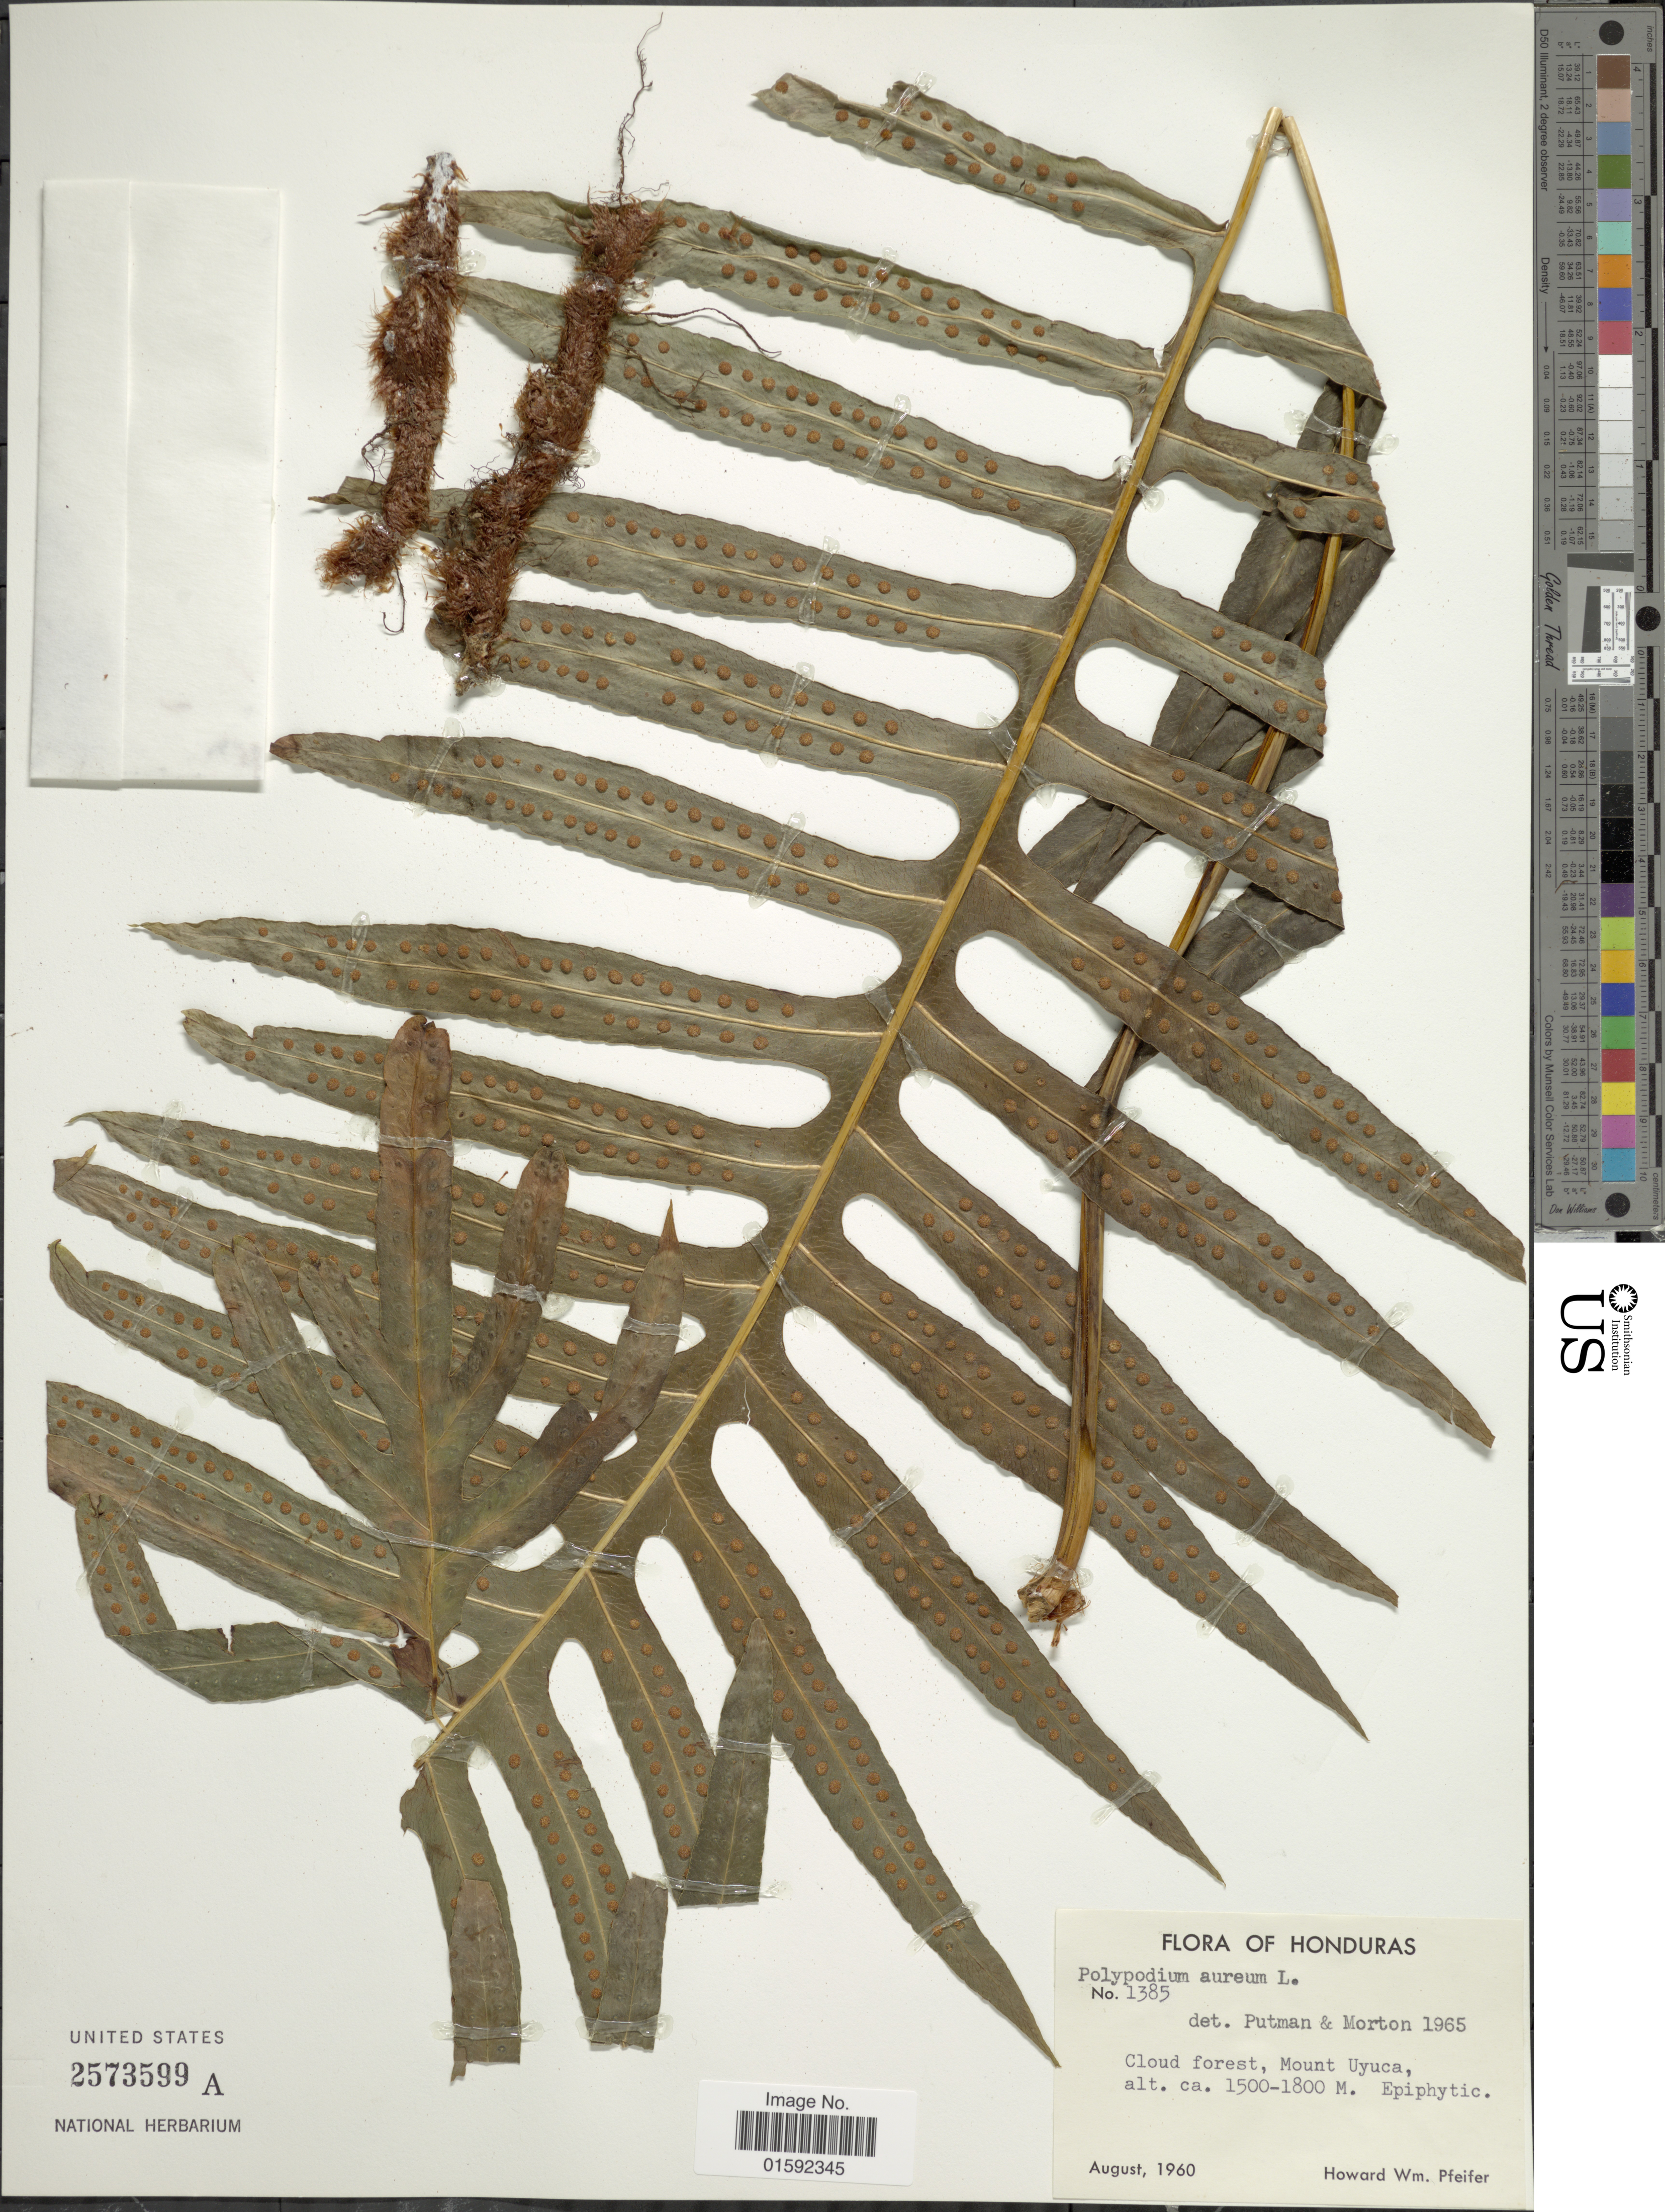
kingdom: Plantae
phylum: Tracheophyta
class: Polypodiopsida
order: Polypodiales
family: Polypodiaceae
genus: Phlebodium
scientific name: Phlebodium pseudoaureum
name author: (Cav.) Lellinger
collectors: H. W. Pfeifer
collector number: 1385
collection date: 1960-08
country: Honduras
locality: Honduras, Mount Uyuca.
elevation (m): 1500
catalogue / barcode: US 2573599A